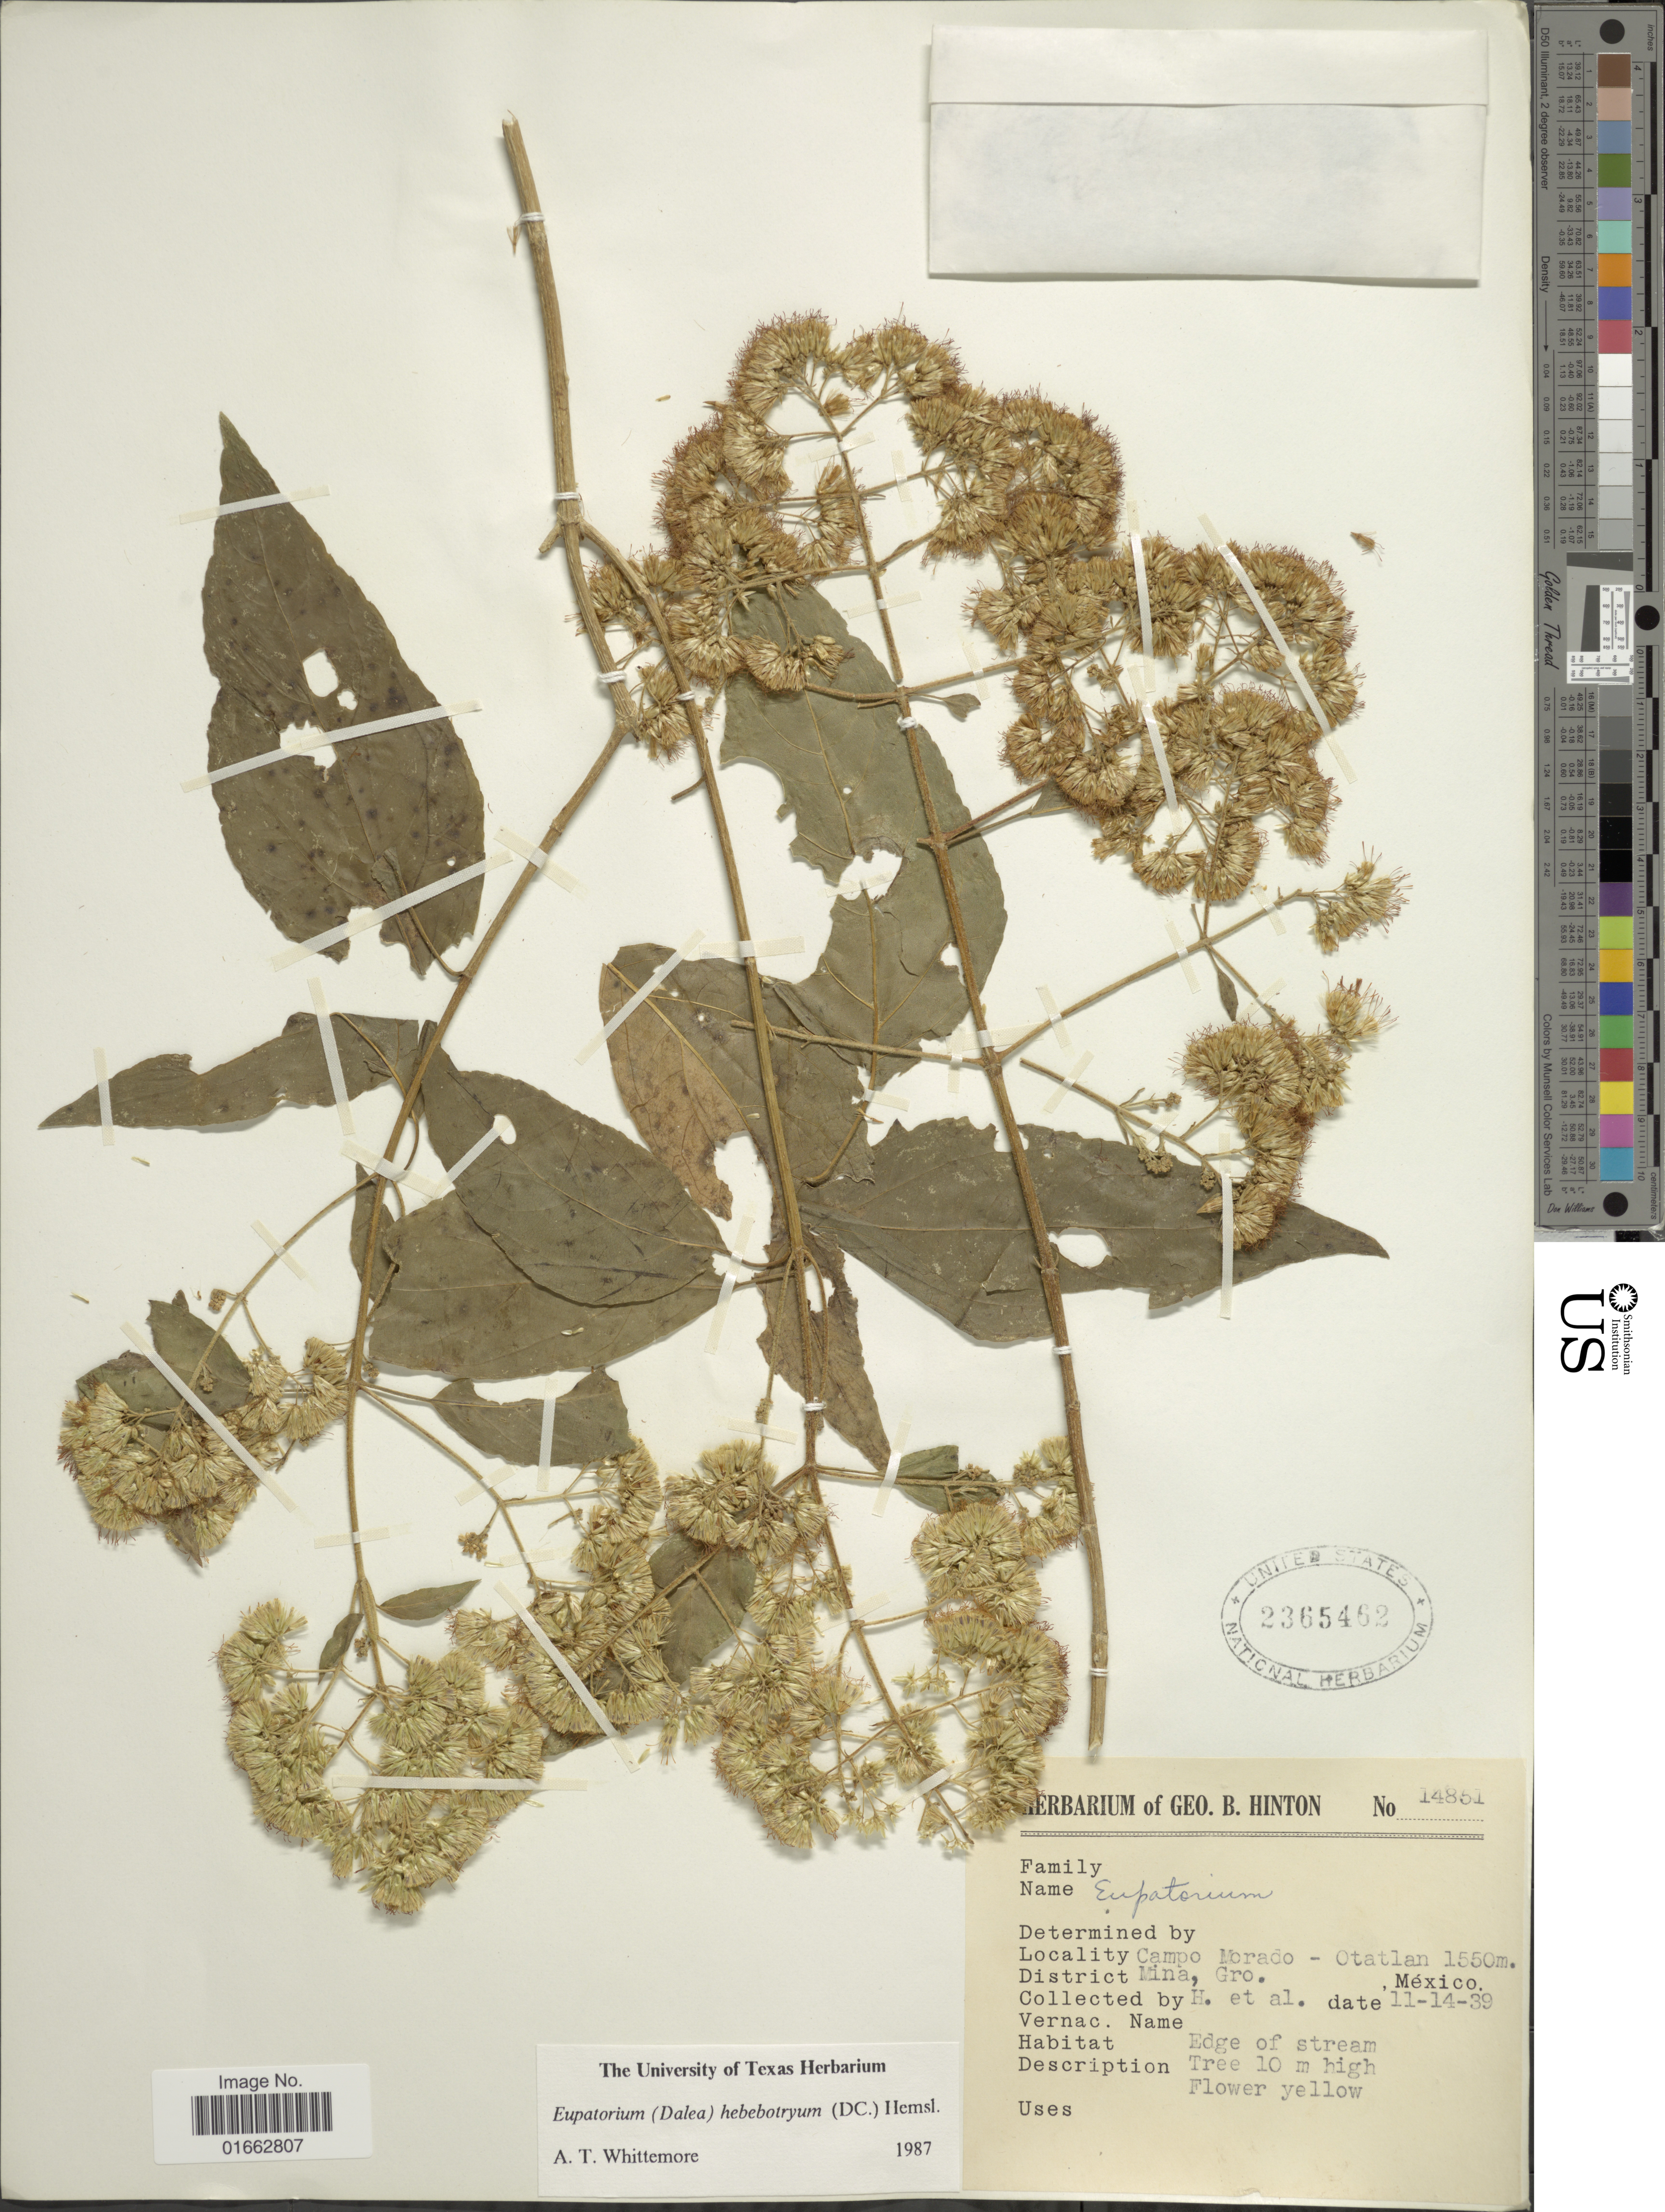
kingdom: Plantae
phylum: Tracheophyta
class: Magnoliopsida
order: Asterales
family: Asteraceae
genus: Critonia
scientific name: Critonia hebebotrya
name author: DC.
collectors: G. B. Hinton & et al.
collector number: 14851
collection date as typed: Transcribed d/m/y: 14/11/39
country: Mexico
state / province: Guerrero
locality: Campo Morado - Otatlan, District Mina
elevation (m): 1550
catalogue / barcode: US 2365462